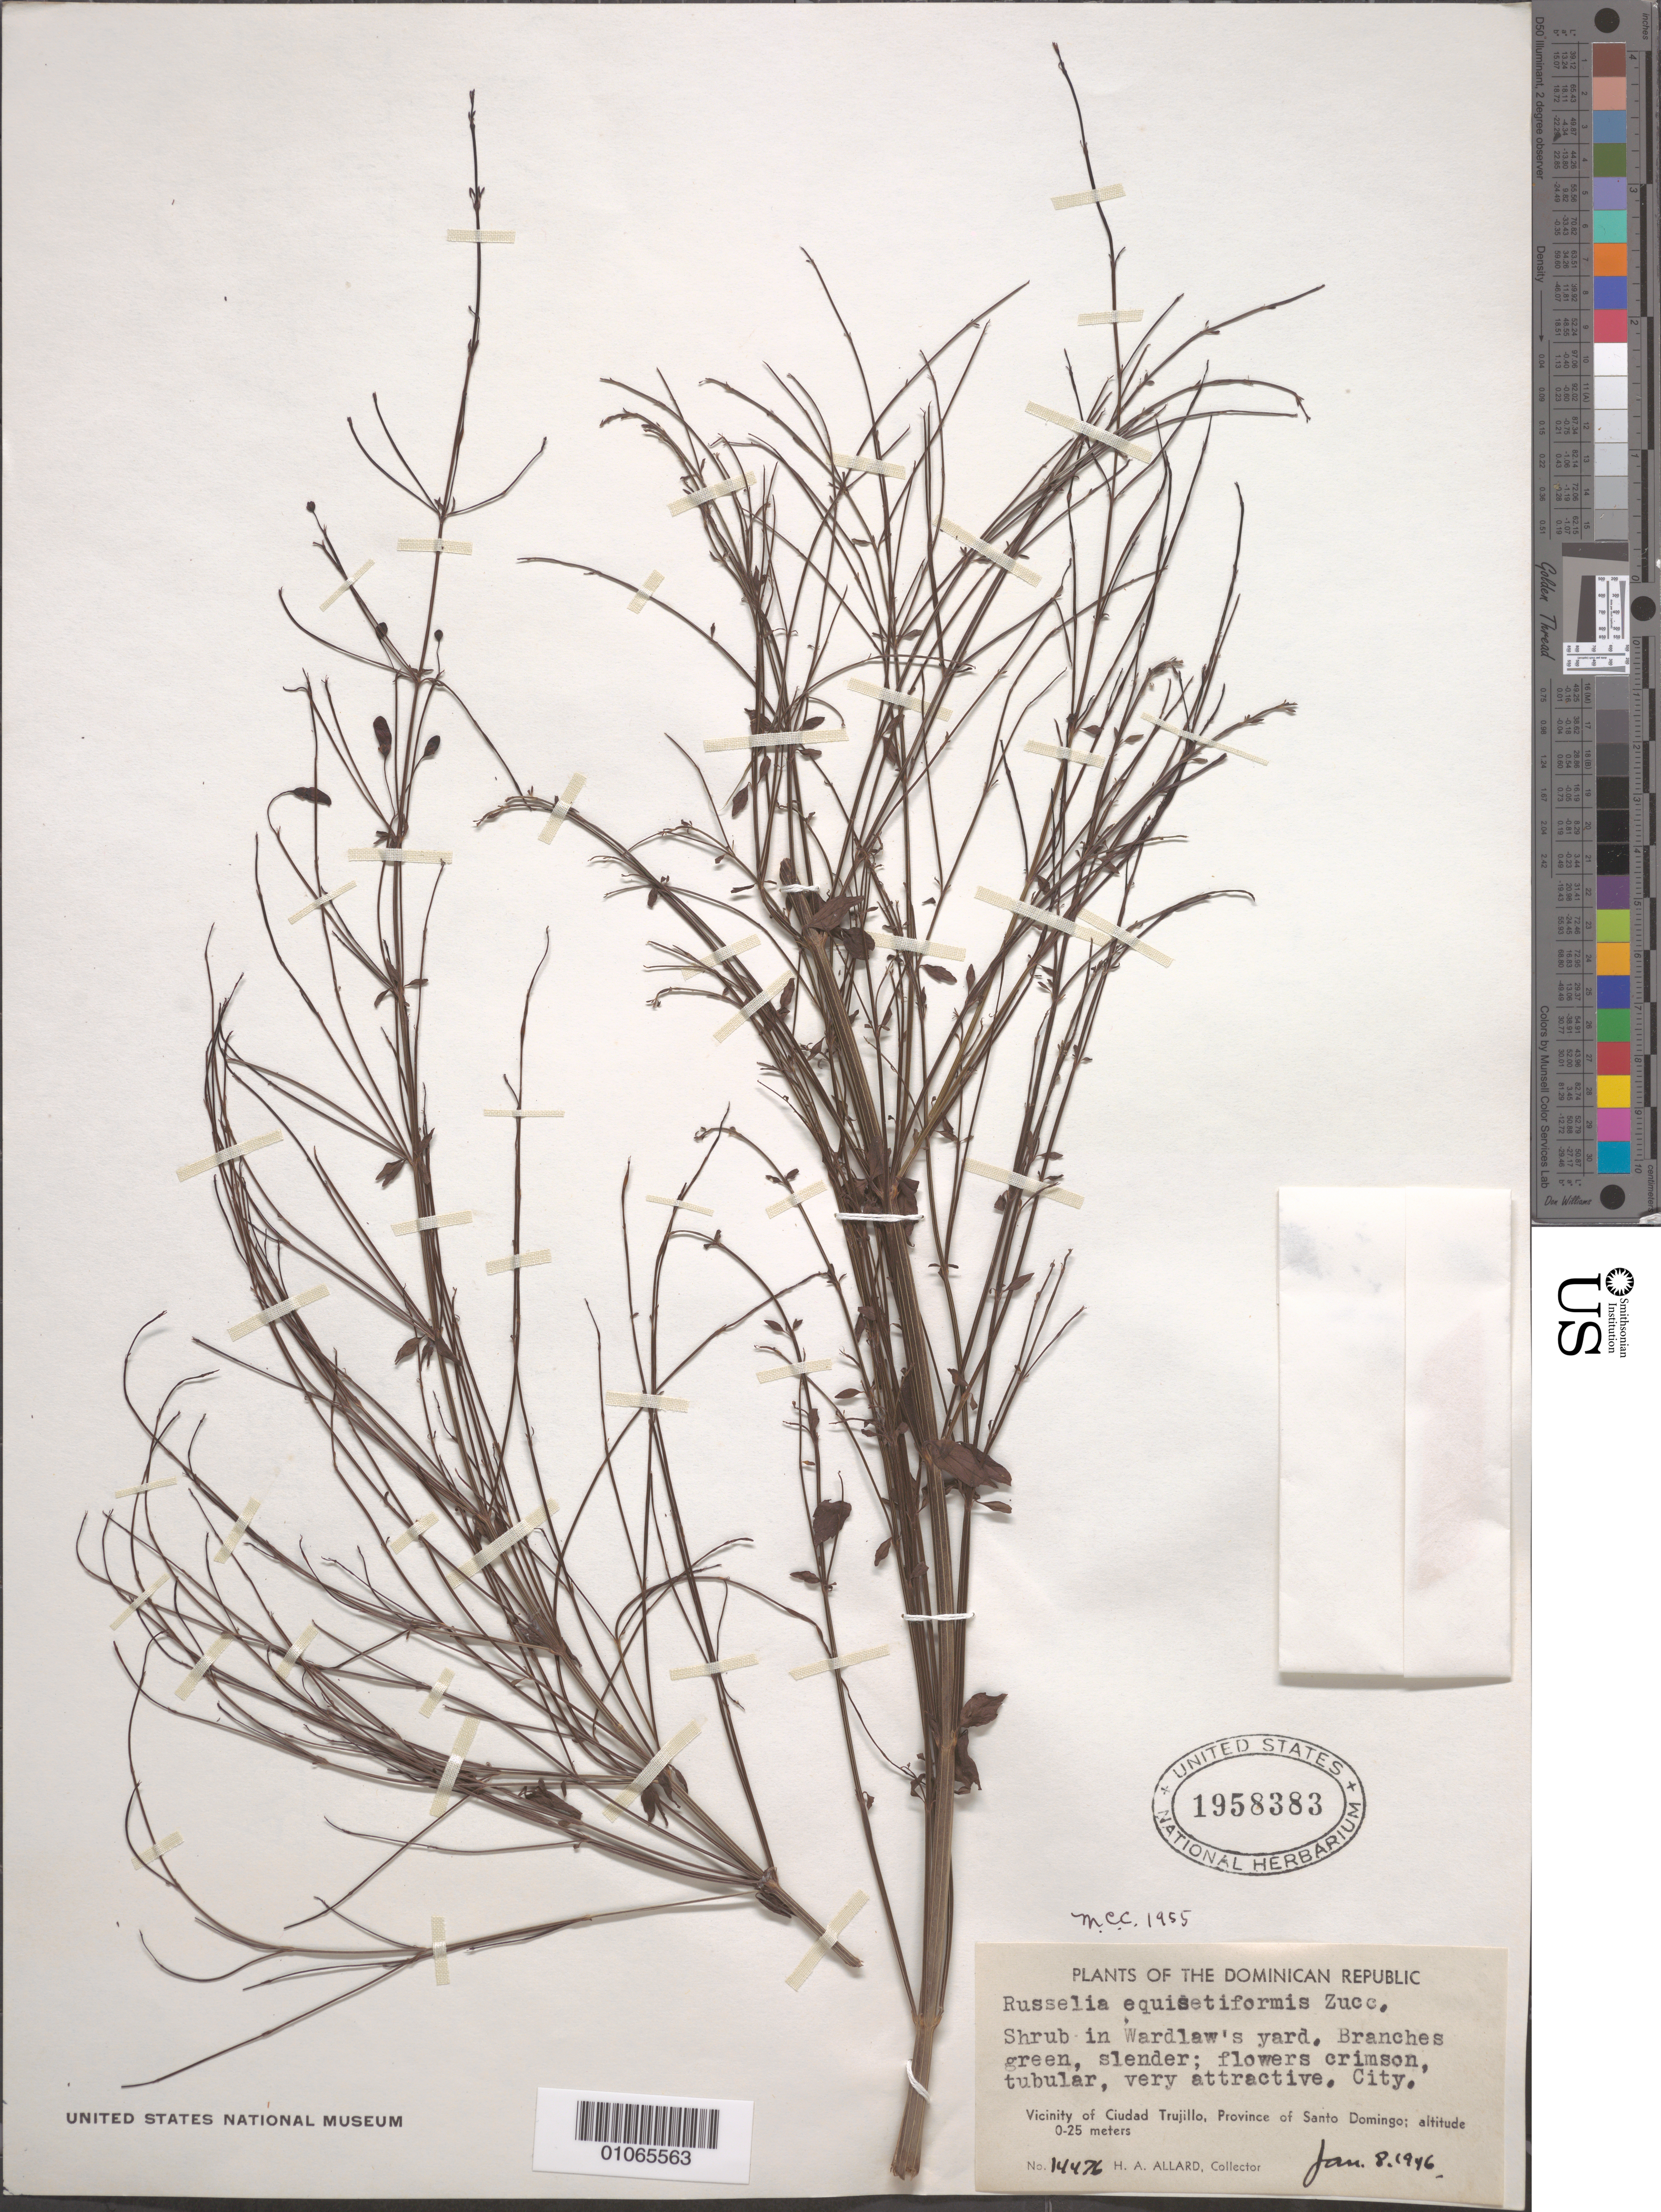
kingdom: Plantae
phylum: Tracheophyta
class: Magnoliopsida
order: Lamiales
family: Plantaginaceae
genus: Russelia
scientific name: Russelia equisetiformis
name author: Schltdl. & Cham.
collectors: H. A. Allard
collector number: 14476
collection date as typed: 08 Jan 1946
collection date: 1946-01-08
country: Dominican Republic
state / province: Santo Domingo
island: Hispaniola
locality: Vicinity of Ciudad Trujillo. Shrub in Wardlaw's yard. City.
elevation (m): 0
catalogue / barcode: US 1958383